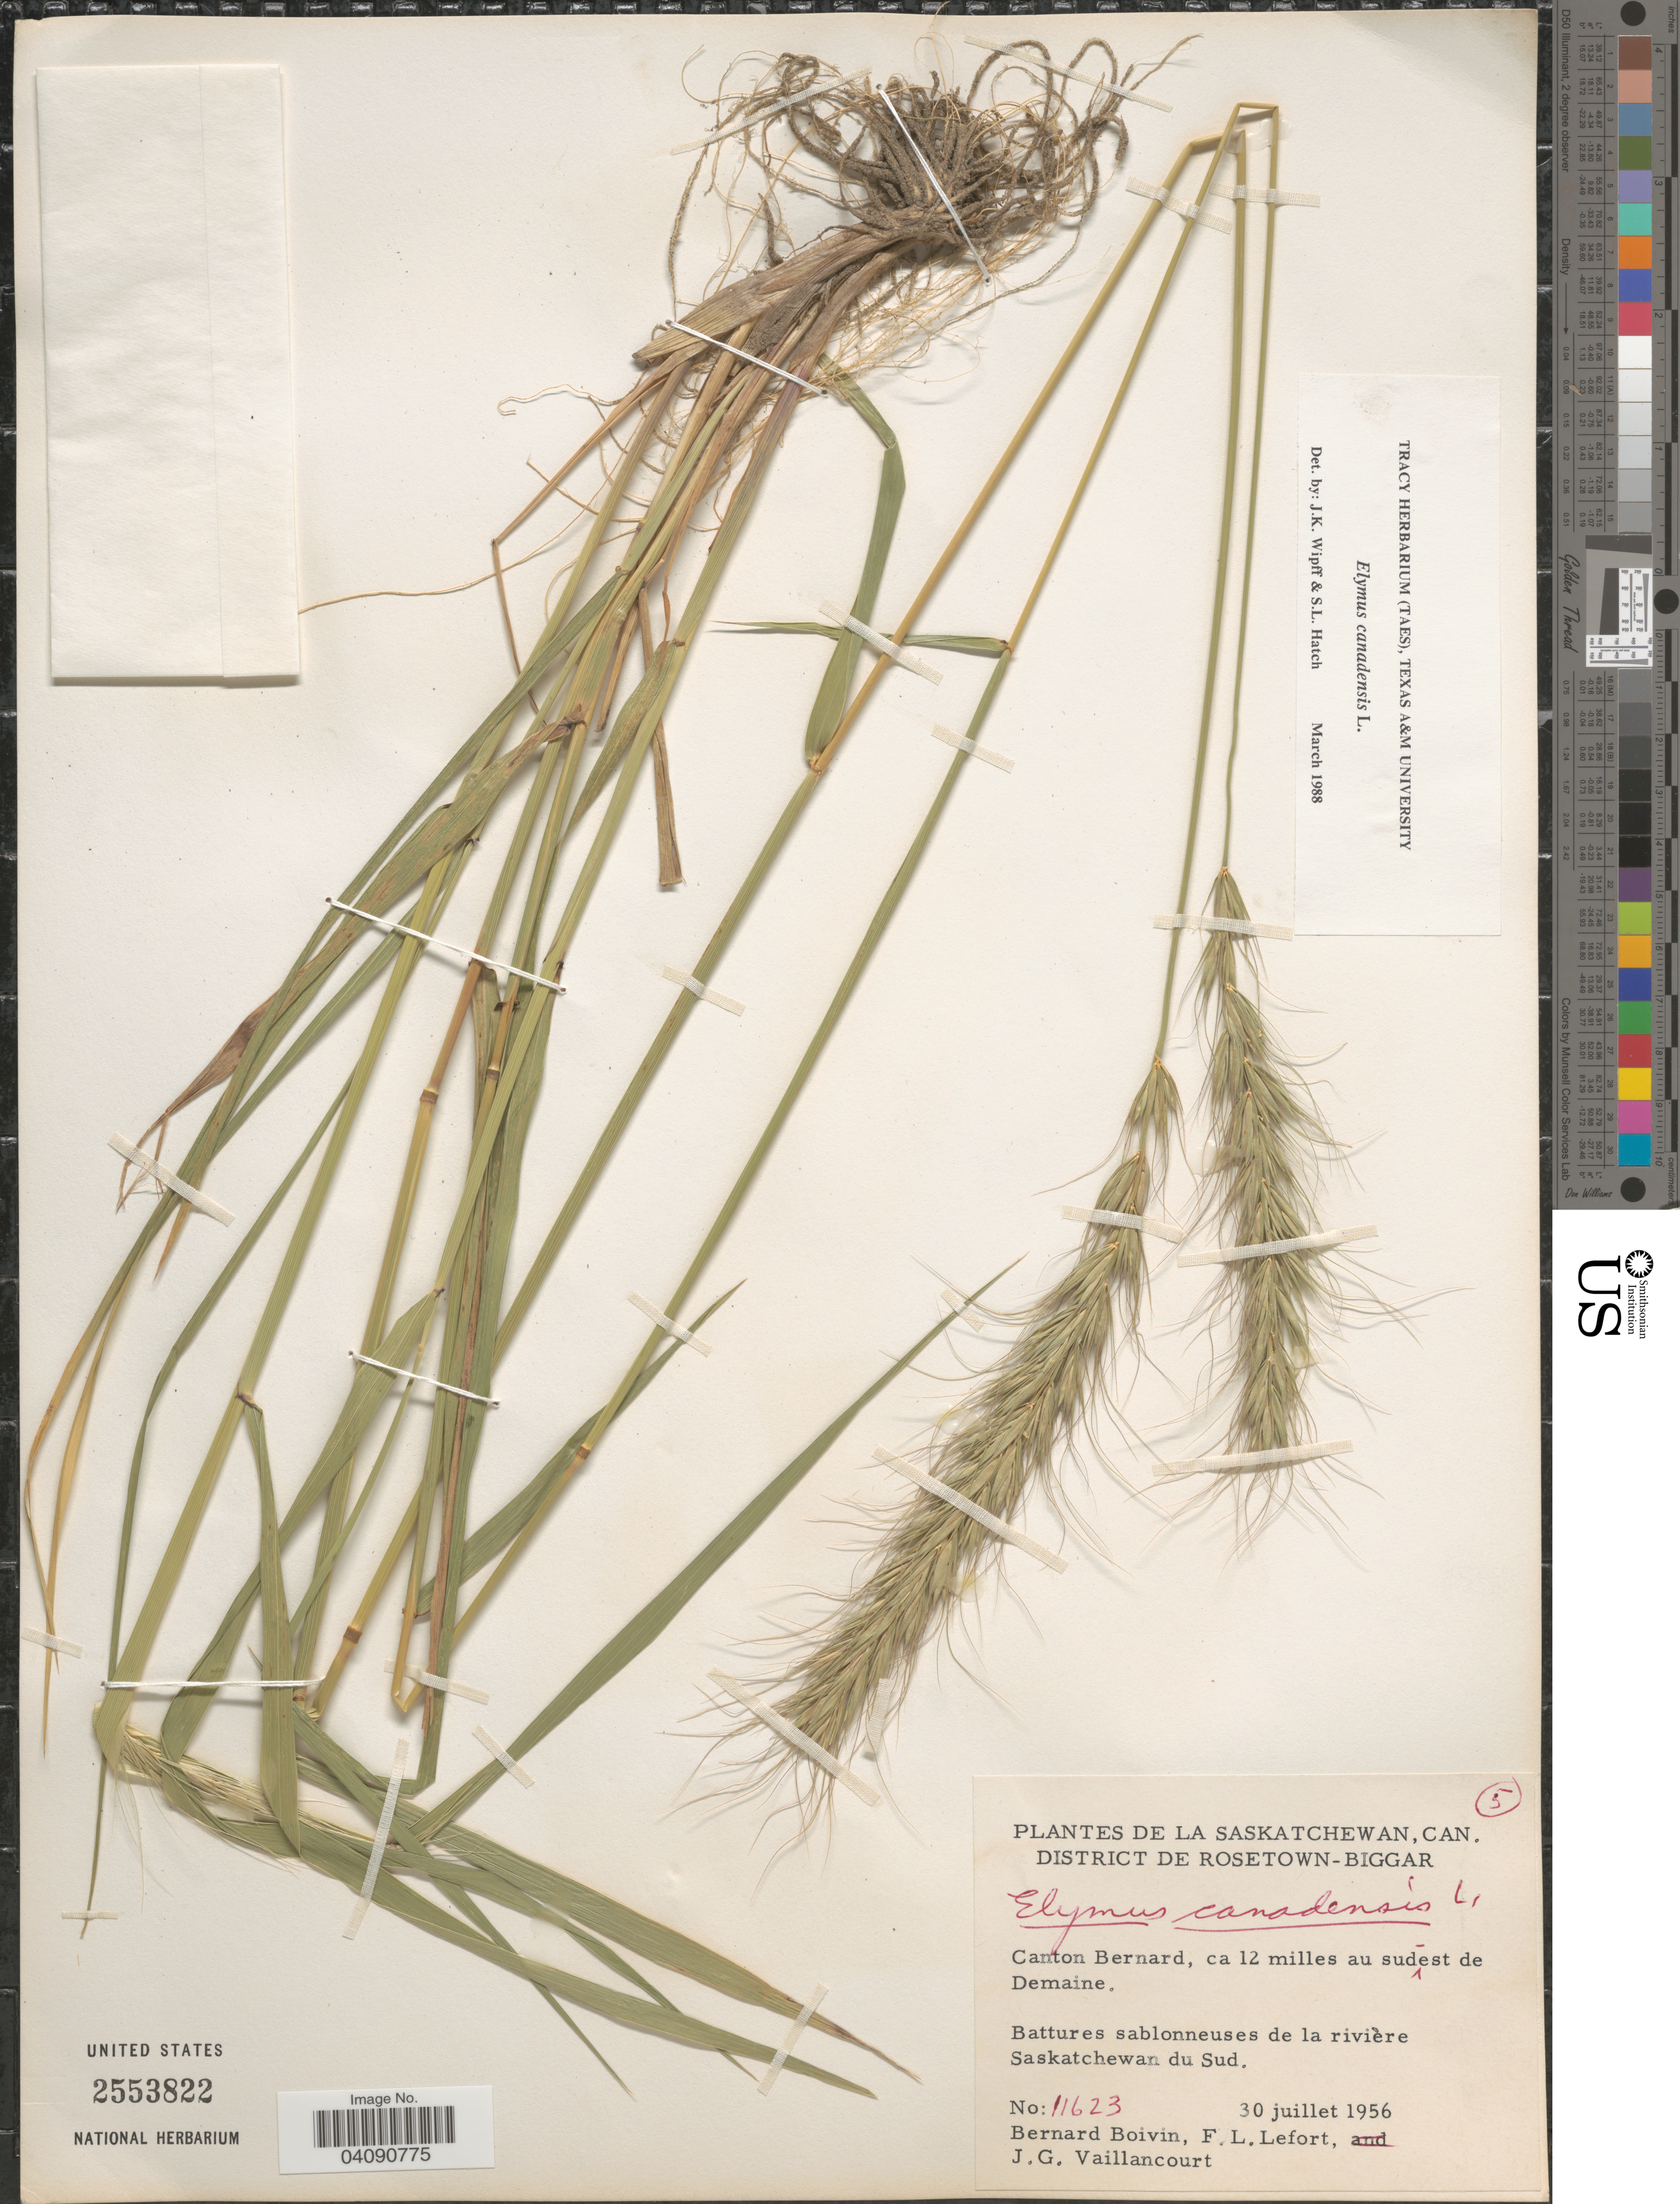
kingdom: Plantae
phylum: Tracheophyta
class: Liliopsida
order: Poales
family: Poaceae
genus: Elymus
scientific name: Elymus canadensis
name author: L.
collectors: J. R. B. Boivin, F. Lefort & J. Vaillancourt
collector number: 11623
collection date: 1956-07-30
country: Canada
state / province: Saskatchewan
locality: District de Rosetown-Biggar. Canton Bernard, ca 12 milles au sud-est de Demaine. Battures sablonneuses de la rivière Saskatchewan du Sud.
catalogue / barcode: US 2553822